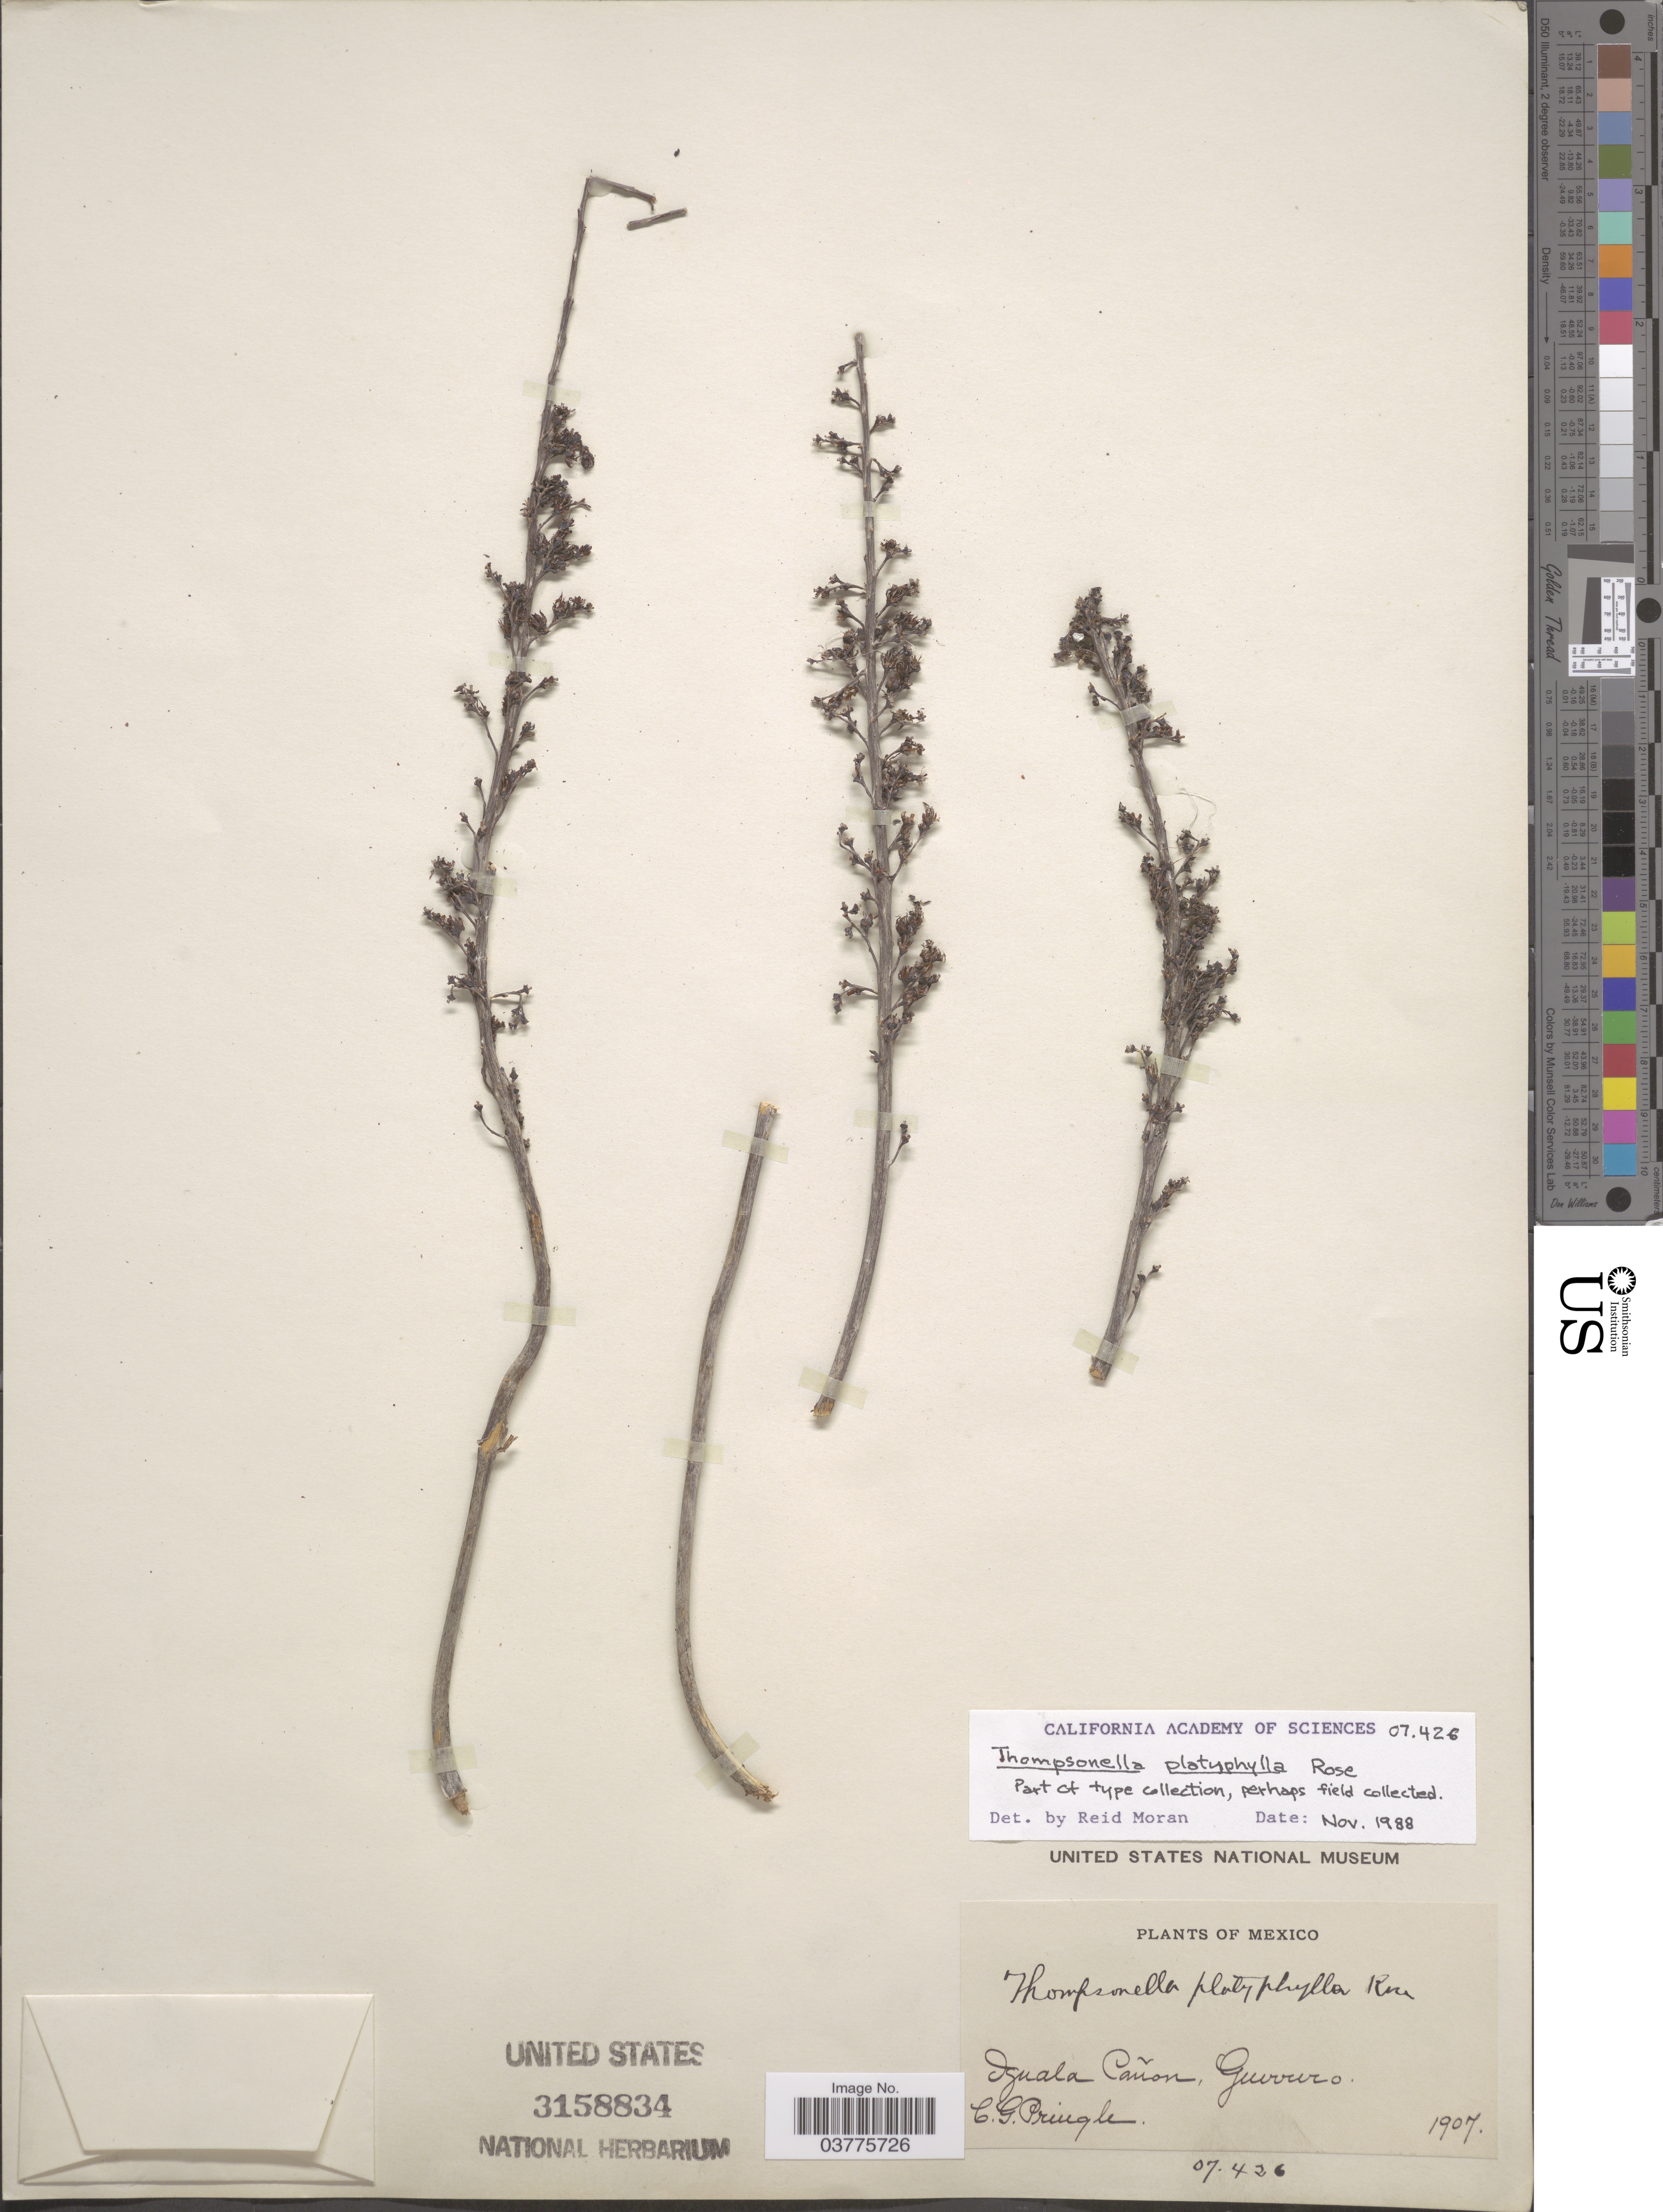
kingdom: Plantae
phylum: Tracheophyta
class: Magnoliopsida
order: Saxifragales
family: Crassulaceae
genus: Thompsonella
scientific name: Thompsonella platyphylla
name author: Rose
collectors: C. G. Pringle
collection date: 1907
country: Mexico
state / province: Guerrero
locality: Oguala Cañon.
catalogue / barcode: US 3158834